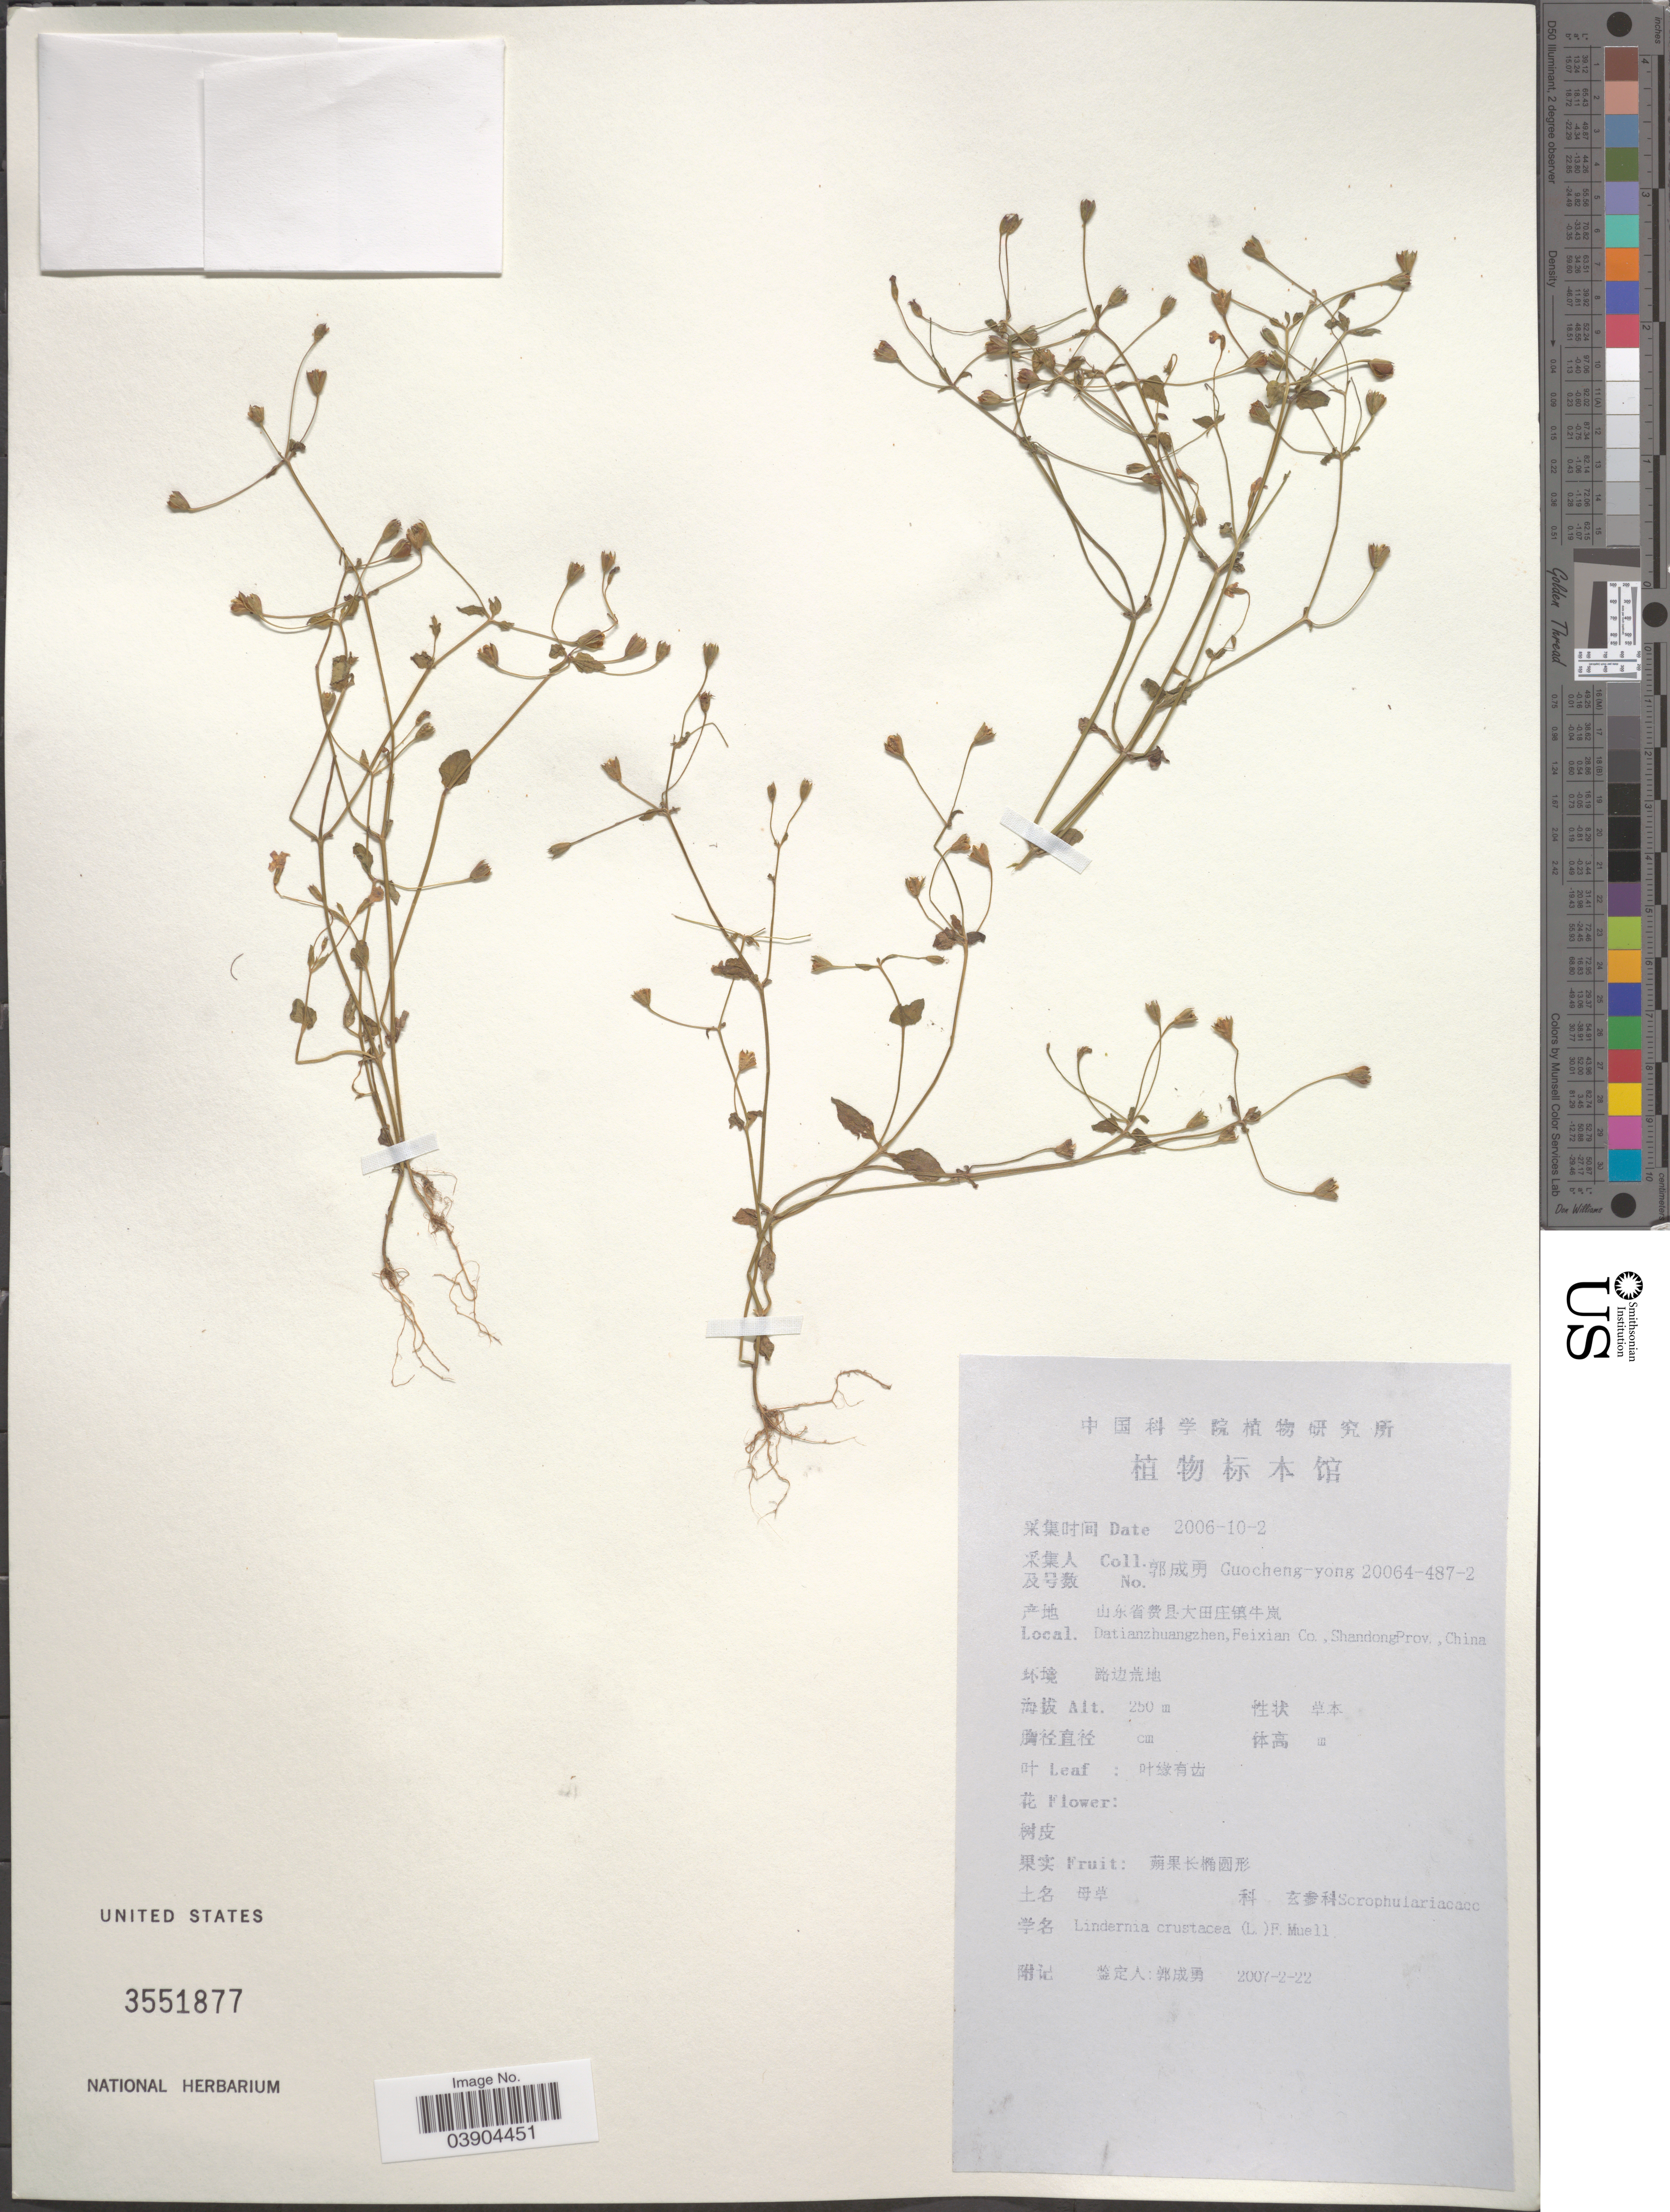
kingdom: Plantae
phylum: Tracheophyta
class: Magnoliopsida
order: Lamiales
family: Linderniaceae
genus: Lindernia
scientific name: Lindernia crustacea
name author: (L.) F. Muell.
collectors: Guo cheng-yong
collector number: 20064-487-2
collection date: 2006-10-02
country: China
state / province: Shandong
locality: Datianzhuangzhen, Feixian Co.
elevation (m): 250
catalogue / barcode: US 3551877